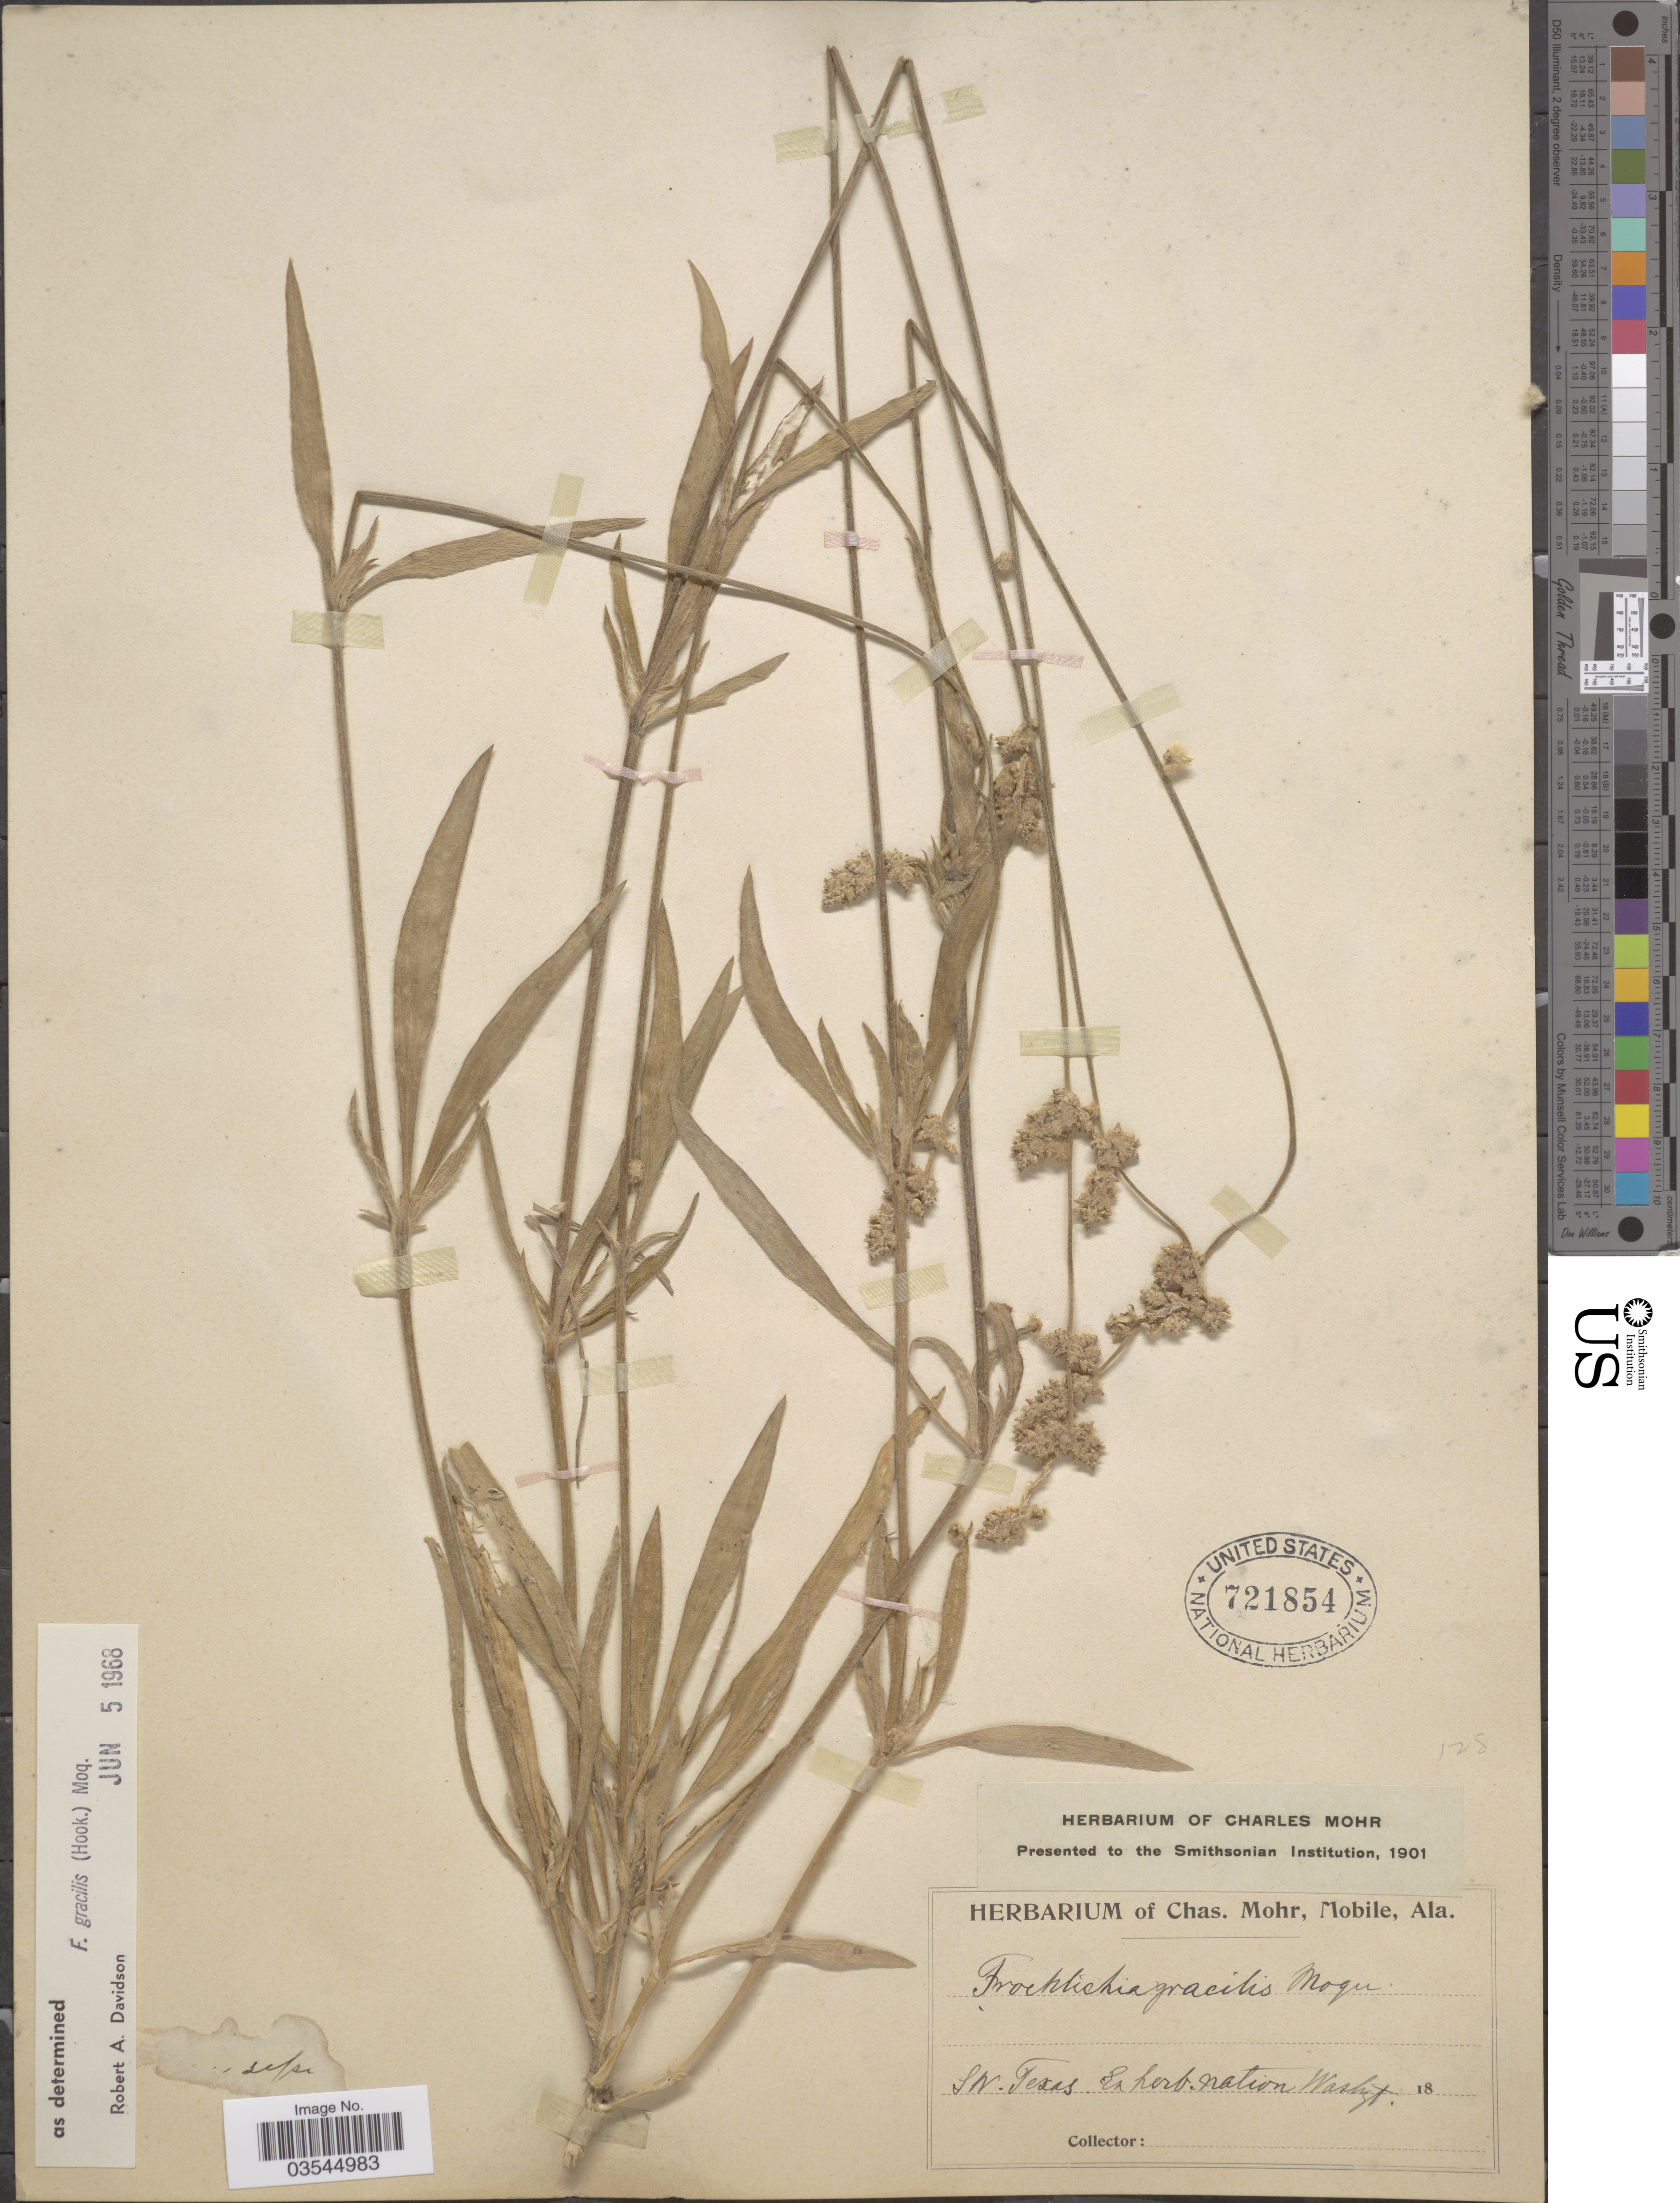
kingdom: Plantae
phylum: Tracheophyta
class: Magnoliopsida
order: Caryophyllales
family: Amaranthaceae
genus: Froelichia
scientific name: Froelichia gracilis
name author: (Hook.) Moq.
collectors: United States National Herbarium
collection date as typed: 18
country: United States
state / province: Texas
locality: SW Texas.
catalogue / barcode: US 721854